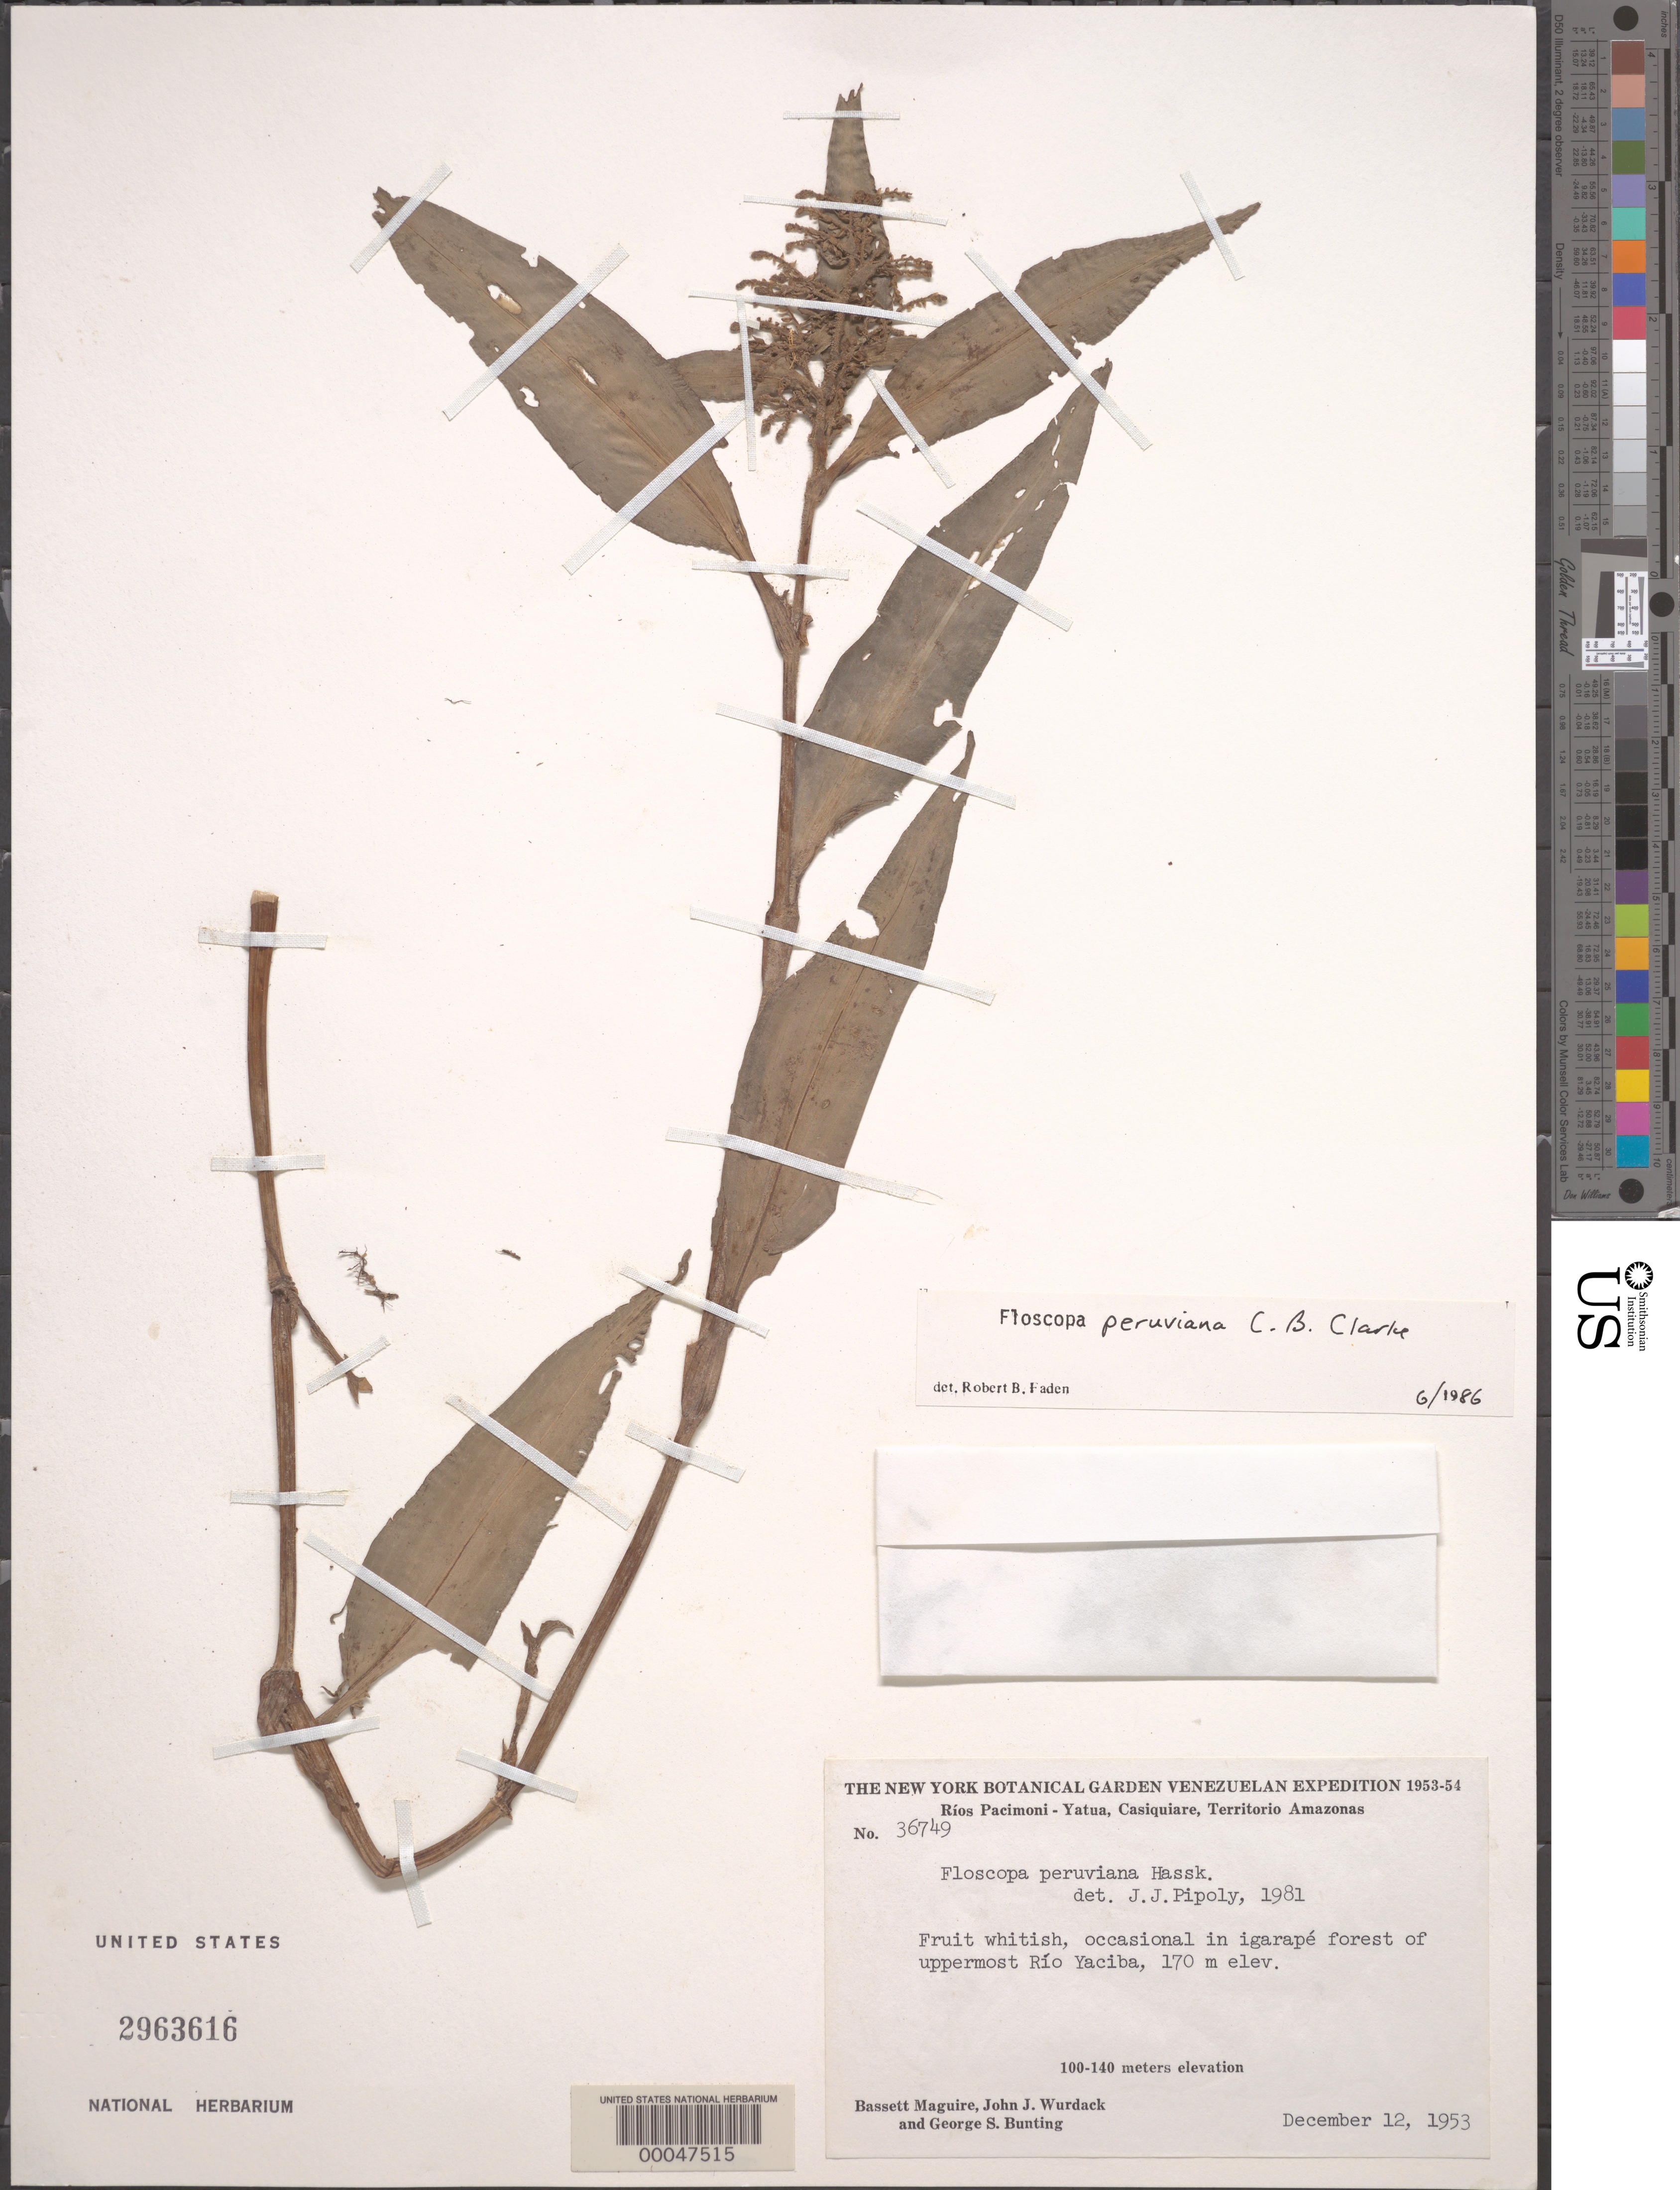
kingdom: Plantae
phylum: Tracheophyta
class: Liliopsida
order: Commelinales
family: Commelinaceae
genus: Floscopa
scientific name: Floscopa peruviana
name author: Hassk. ex C.B. Clarke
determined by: Faden, Robert B., (US), Smithsonian Institution - National Museum of Natural History (UNITED STATES)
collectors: B. Maguire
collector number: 36749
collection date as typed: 12 Dec 1953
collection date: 1953-12-12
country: Venezuela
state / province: Amazonas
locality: Upper rio yaciba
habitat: Igarape forest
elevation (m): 170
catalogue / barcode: US 2963616